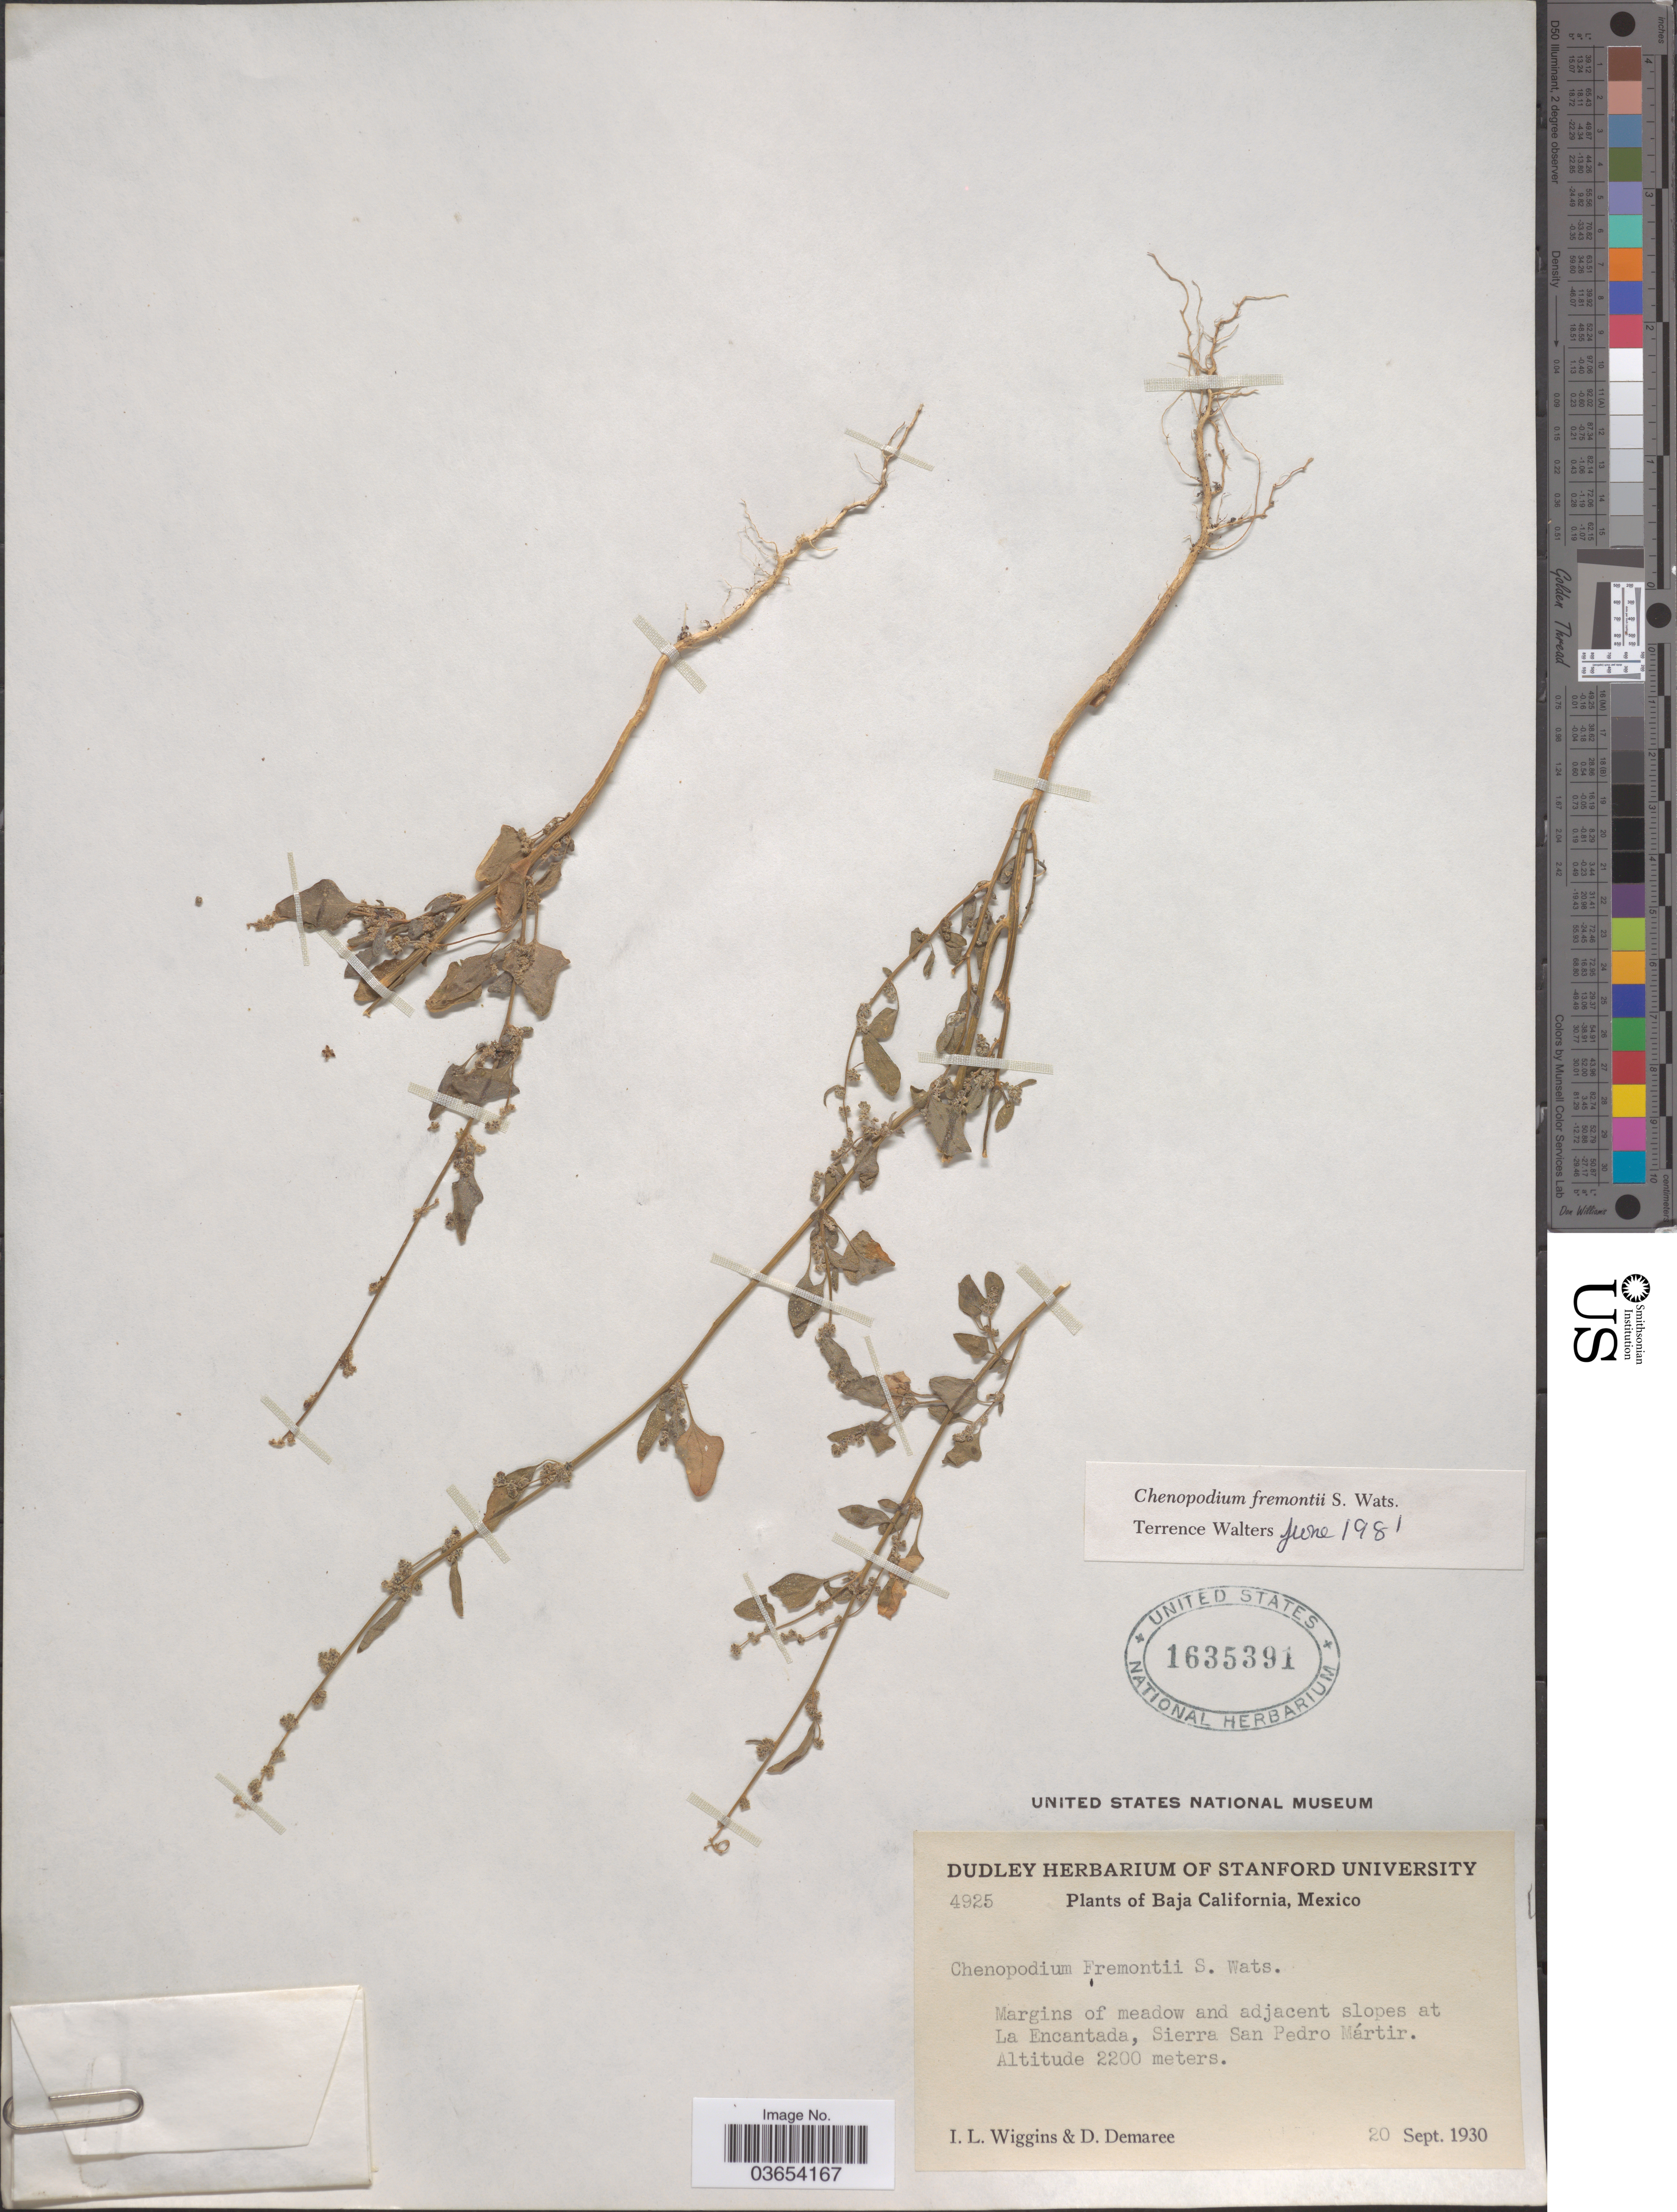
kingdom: Plantae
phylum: Tracheophyta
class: Magnoliopsida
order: Caryophyllales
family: Amaranthaceae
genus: Chenopodium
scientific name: Chenopodium fremontii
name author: S. Watson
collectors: I. L. Wiggins & D. Demaree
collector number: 4925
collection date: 1930-09-20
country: Mexico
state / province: Baja California Norte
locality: Margins of meadow and adjacent slopes at La Encantada, Sierra San Pedro Mártir.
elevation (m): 2200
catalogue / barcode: US 1635391